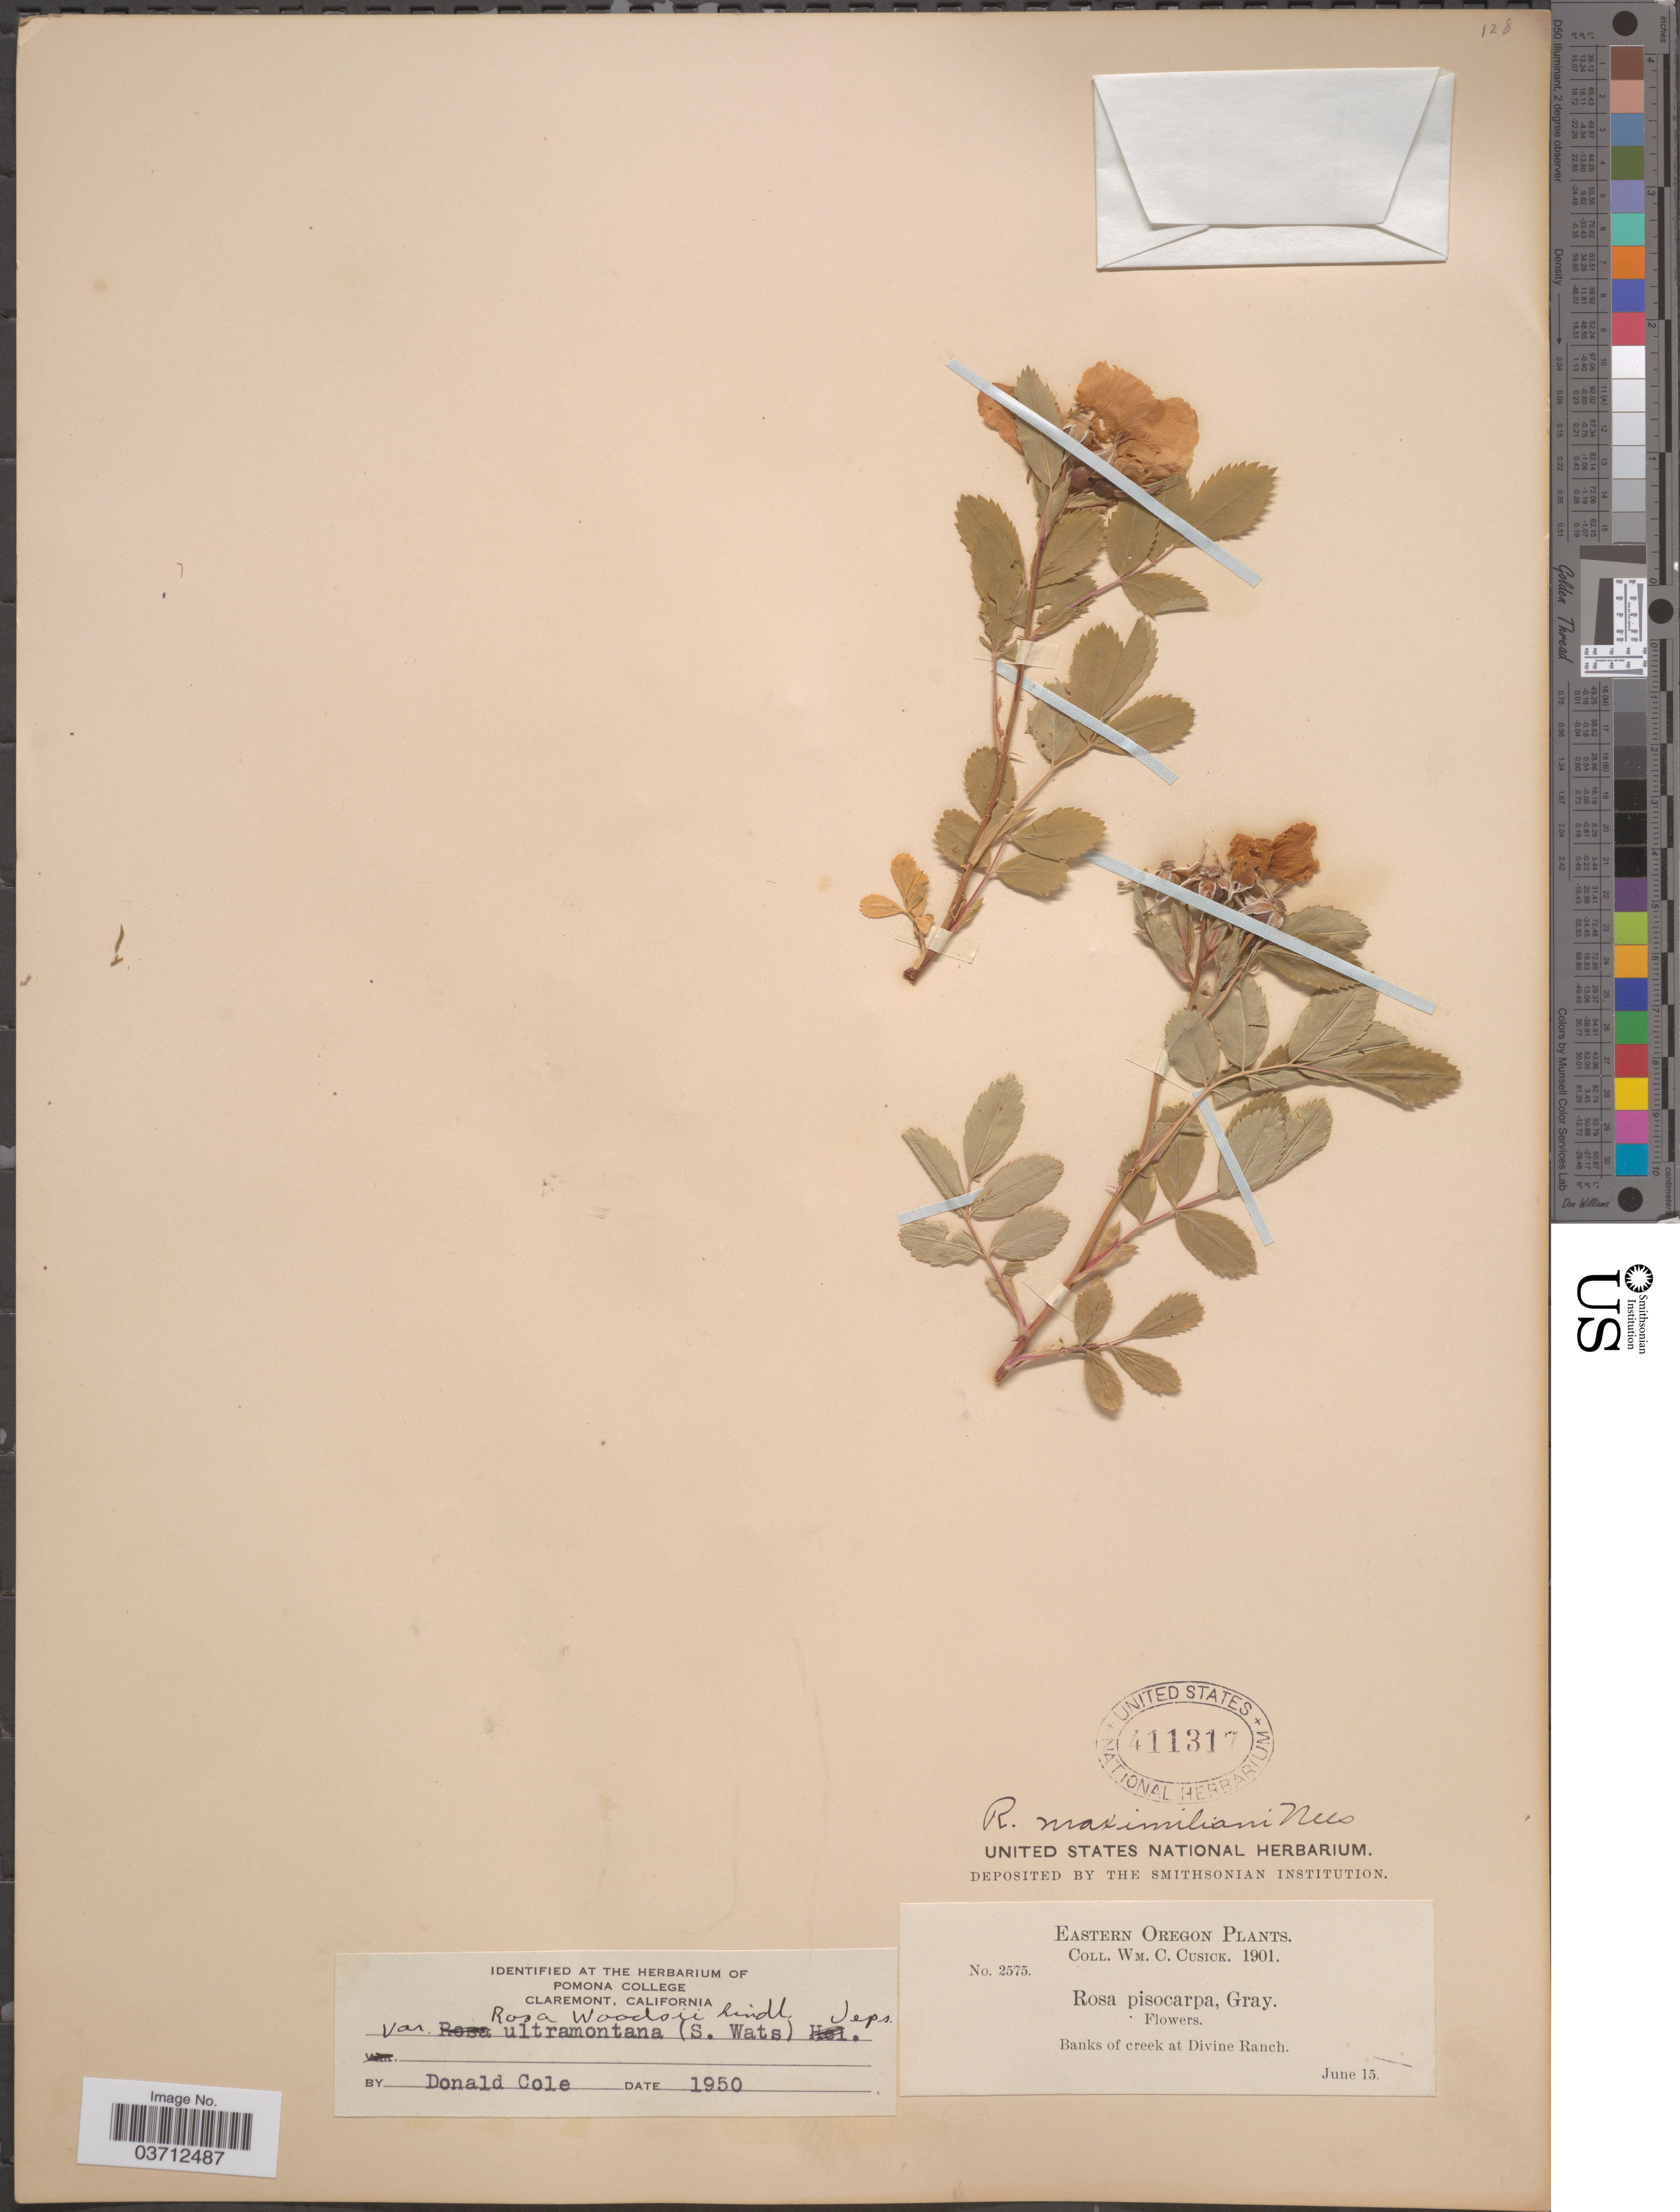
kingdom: Plantae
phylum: Tracheophyta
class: Magnoliopsida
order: Rosales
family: Rosaceae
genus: Rosa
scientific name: Rosa woodsii var. ultramontana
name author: Lindl.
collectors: W. C. Cusick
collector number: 2575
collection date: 1901-06-15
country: United States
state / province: Oregon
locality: Eastern Oregon. Banks of creek at Divine Ranch.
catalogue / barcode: US 411317